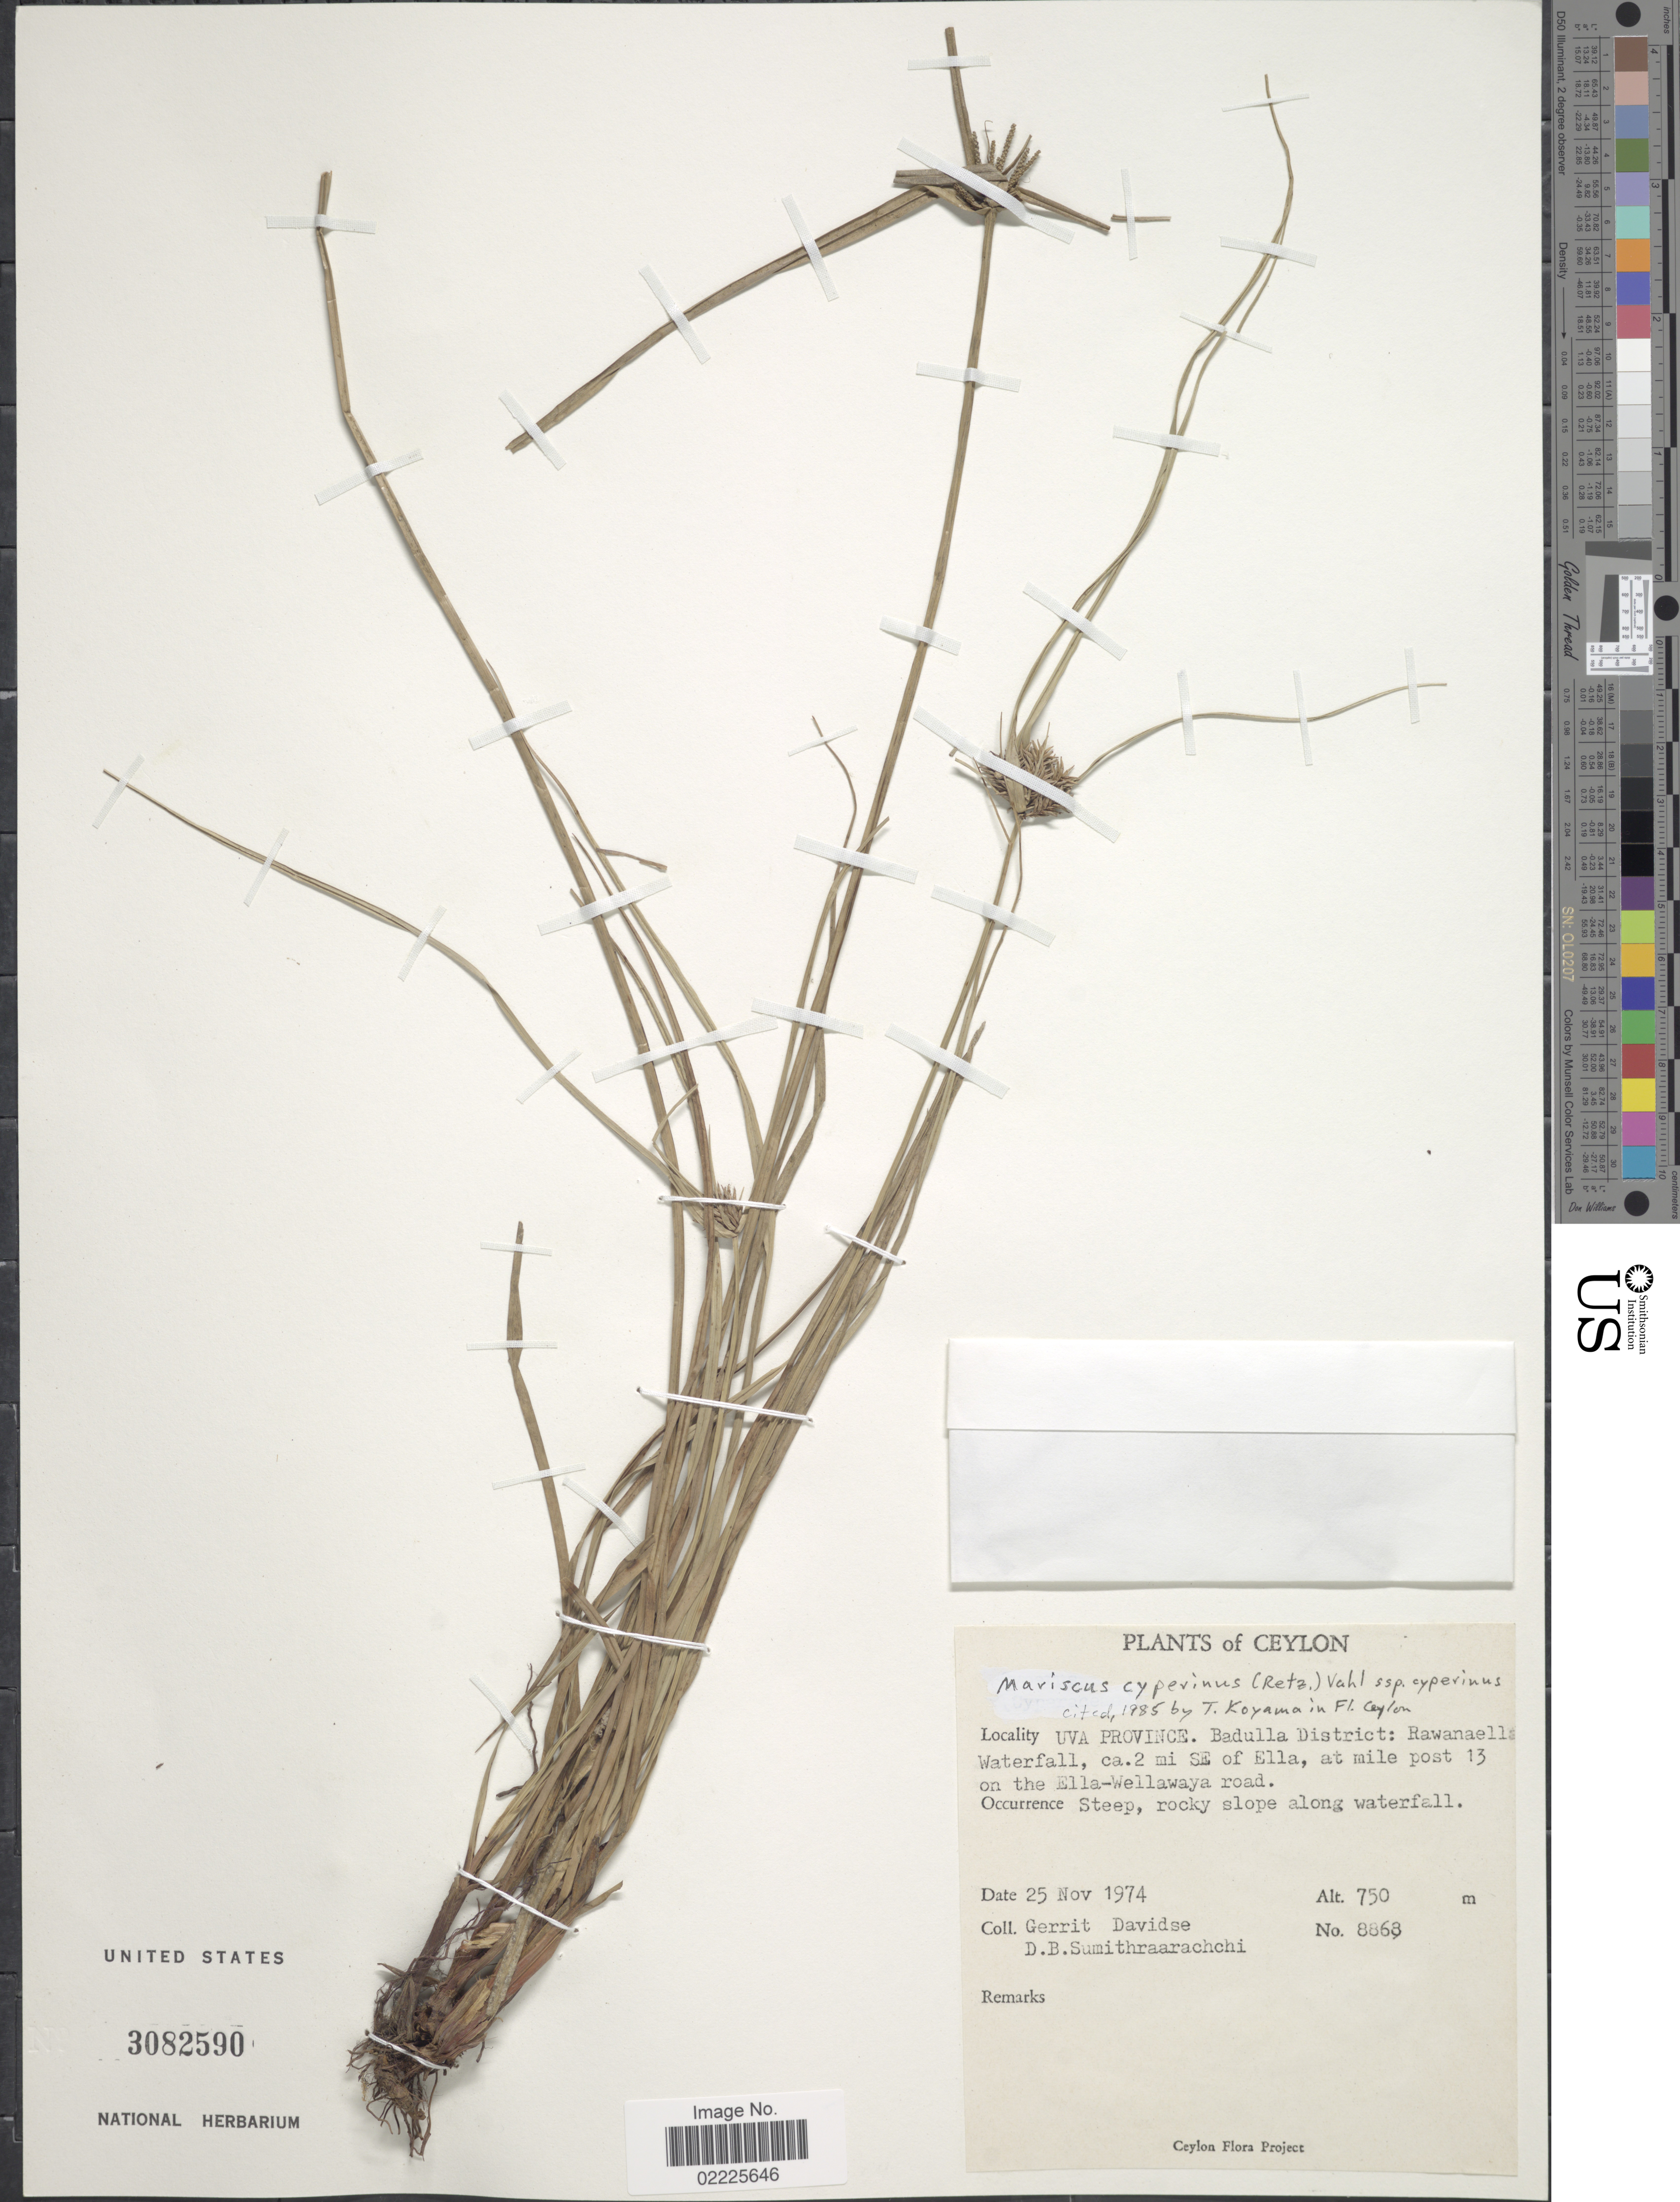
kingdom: Plantae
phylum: Tracheophyta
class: Liliopsida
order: Poales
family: Cyperaceae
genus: Cyperus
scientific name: Cyperus cyperinus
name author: (Retz.) Valck. Sur.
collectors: G. Davidse & D. B. Sumithraarachchi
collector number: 8868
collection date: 1974-11-25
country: Sri Lanka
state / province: Uva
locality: Ceylon, Badulla District: Rawanaella Waterfall, ca. 2 mi SE of Ella, at mile post 13 on the Ella-Wellawaya road, steep, rocky slope along waterfall.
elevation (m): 750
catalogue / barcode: US 3082590